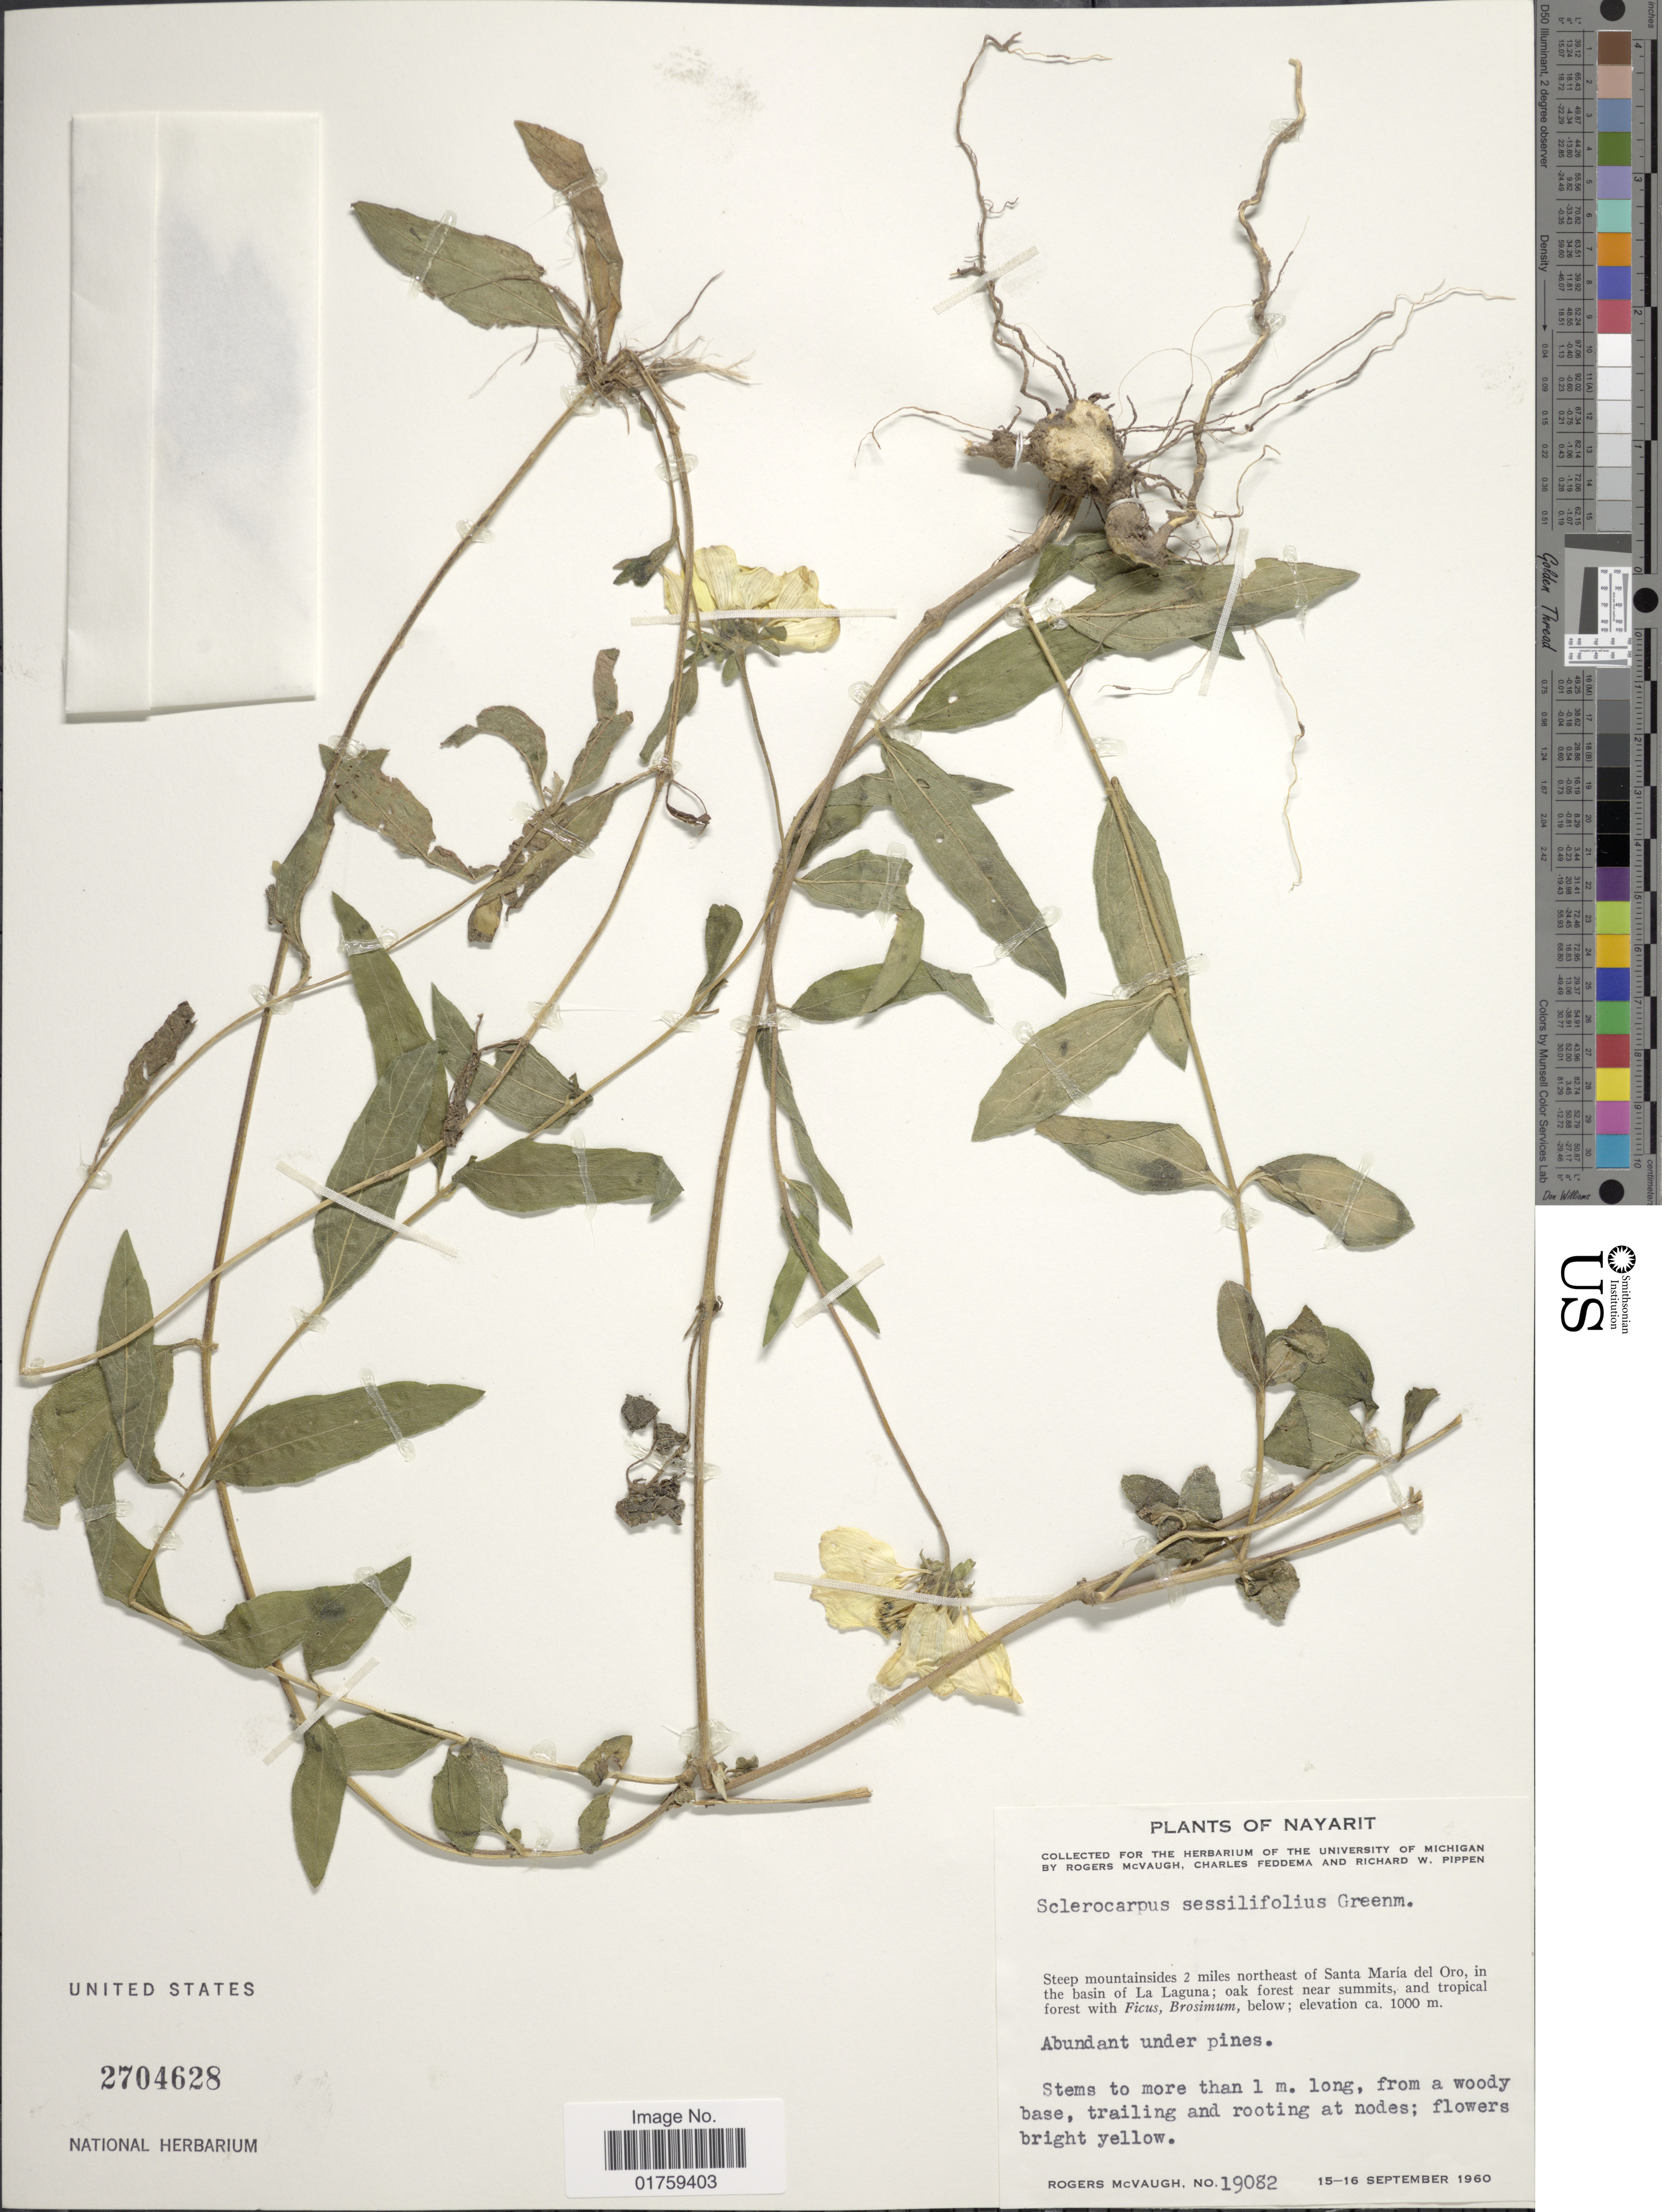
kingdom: Plantae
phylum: Tracheophyta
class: Magnoliopsida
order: Asterales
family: Asteraceae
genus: Sclerocarpus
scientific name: Sclerocarpus sessilifolius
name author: Greenm.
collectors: R. McVaugh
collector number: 19082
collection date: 1960-09-15/1960-09-16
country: Mexico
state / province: Nayarit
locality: Nayarit. Steep mountainsides 2 miles northeast of Santa Maria del Oro, in the basin of La Laguna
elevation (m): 1000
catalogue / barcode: US 2704628